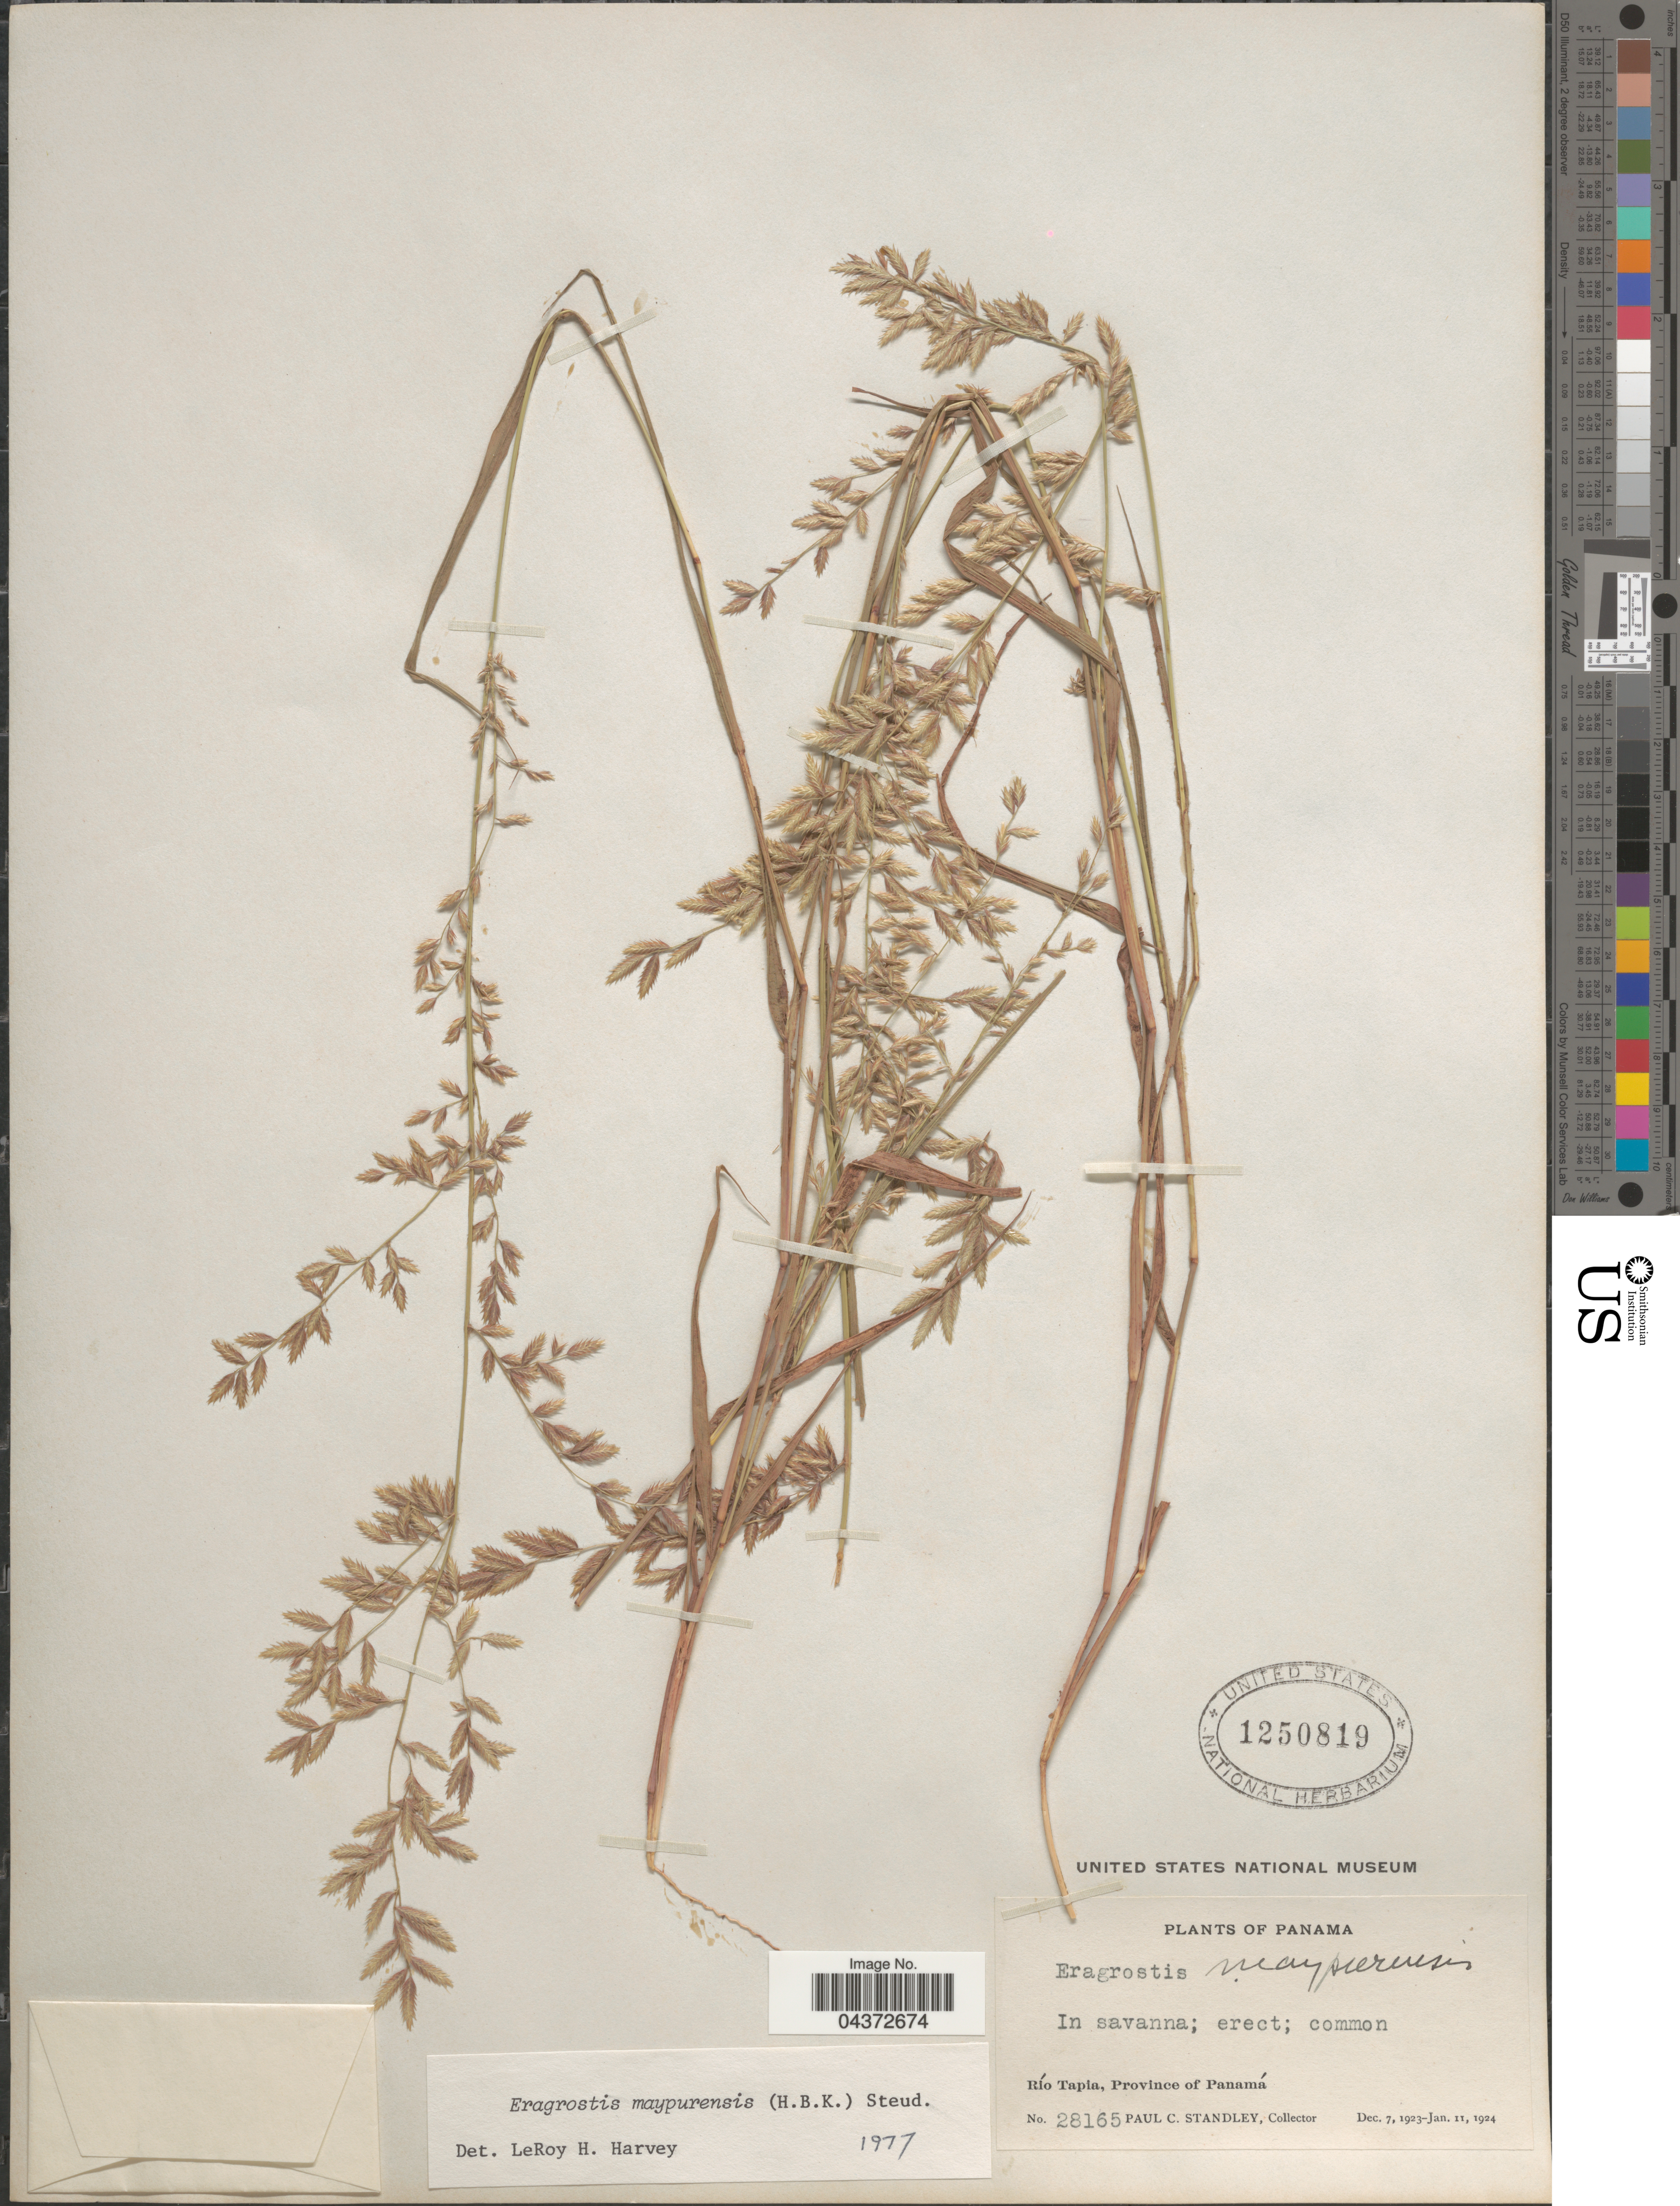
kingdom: Plantae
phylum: Tracheophyta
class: Liliopsida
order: Poales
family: Poaceae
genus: Eragrostis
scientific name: Eragrostis maypurensis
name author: (Kunth) Steud.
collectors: P. C. Standley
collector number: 28165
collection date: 1923-12-07/1924-01-11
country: Panama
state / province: Panamá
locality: In savanna; common. Río Tapia.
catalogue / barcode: US 1250819